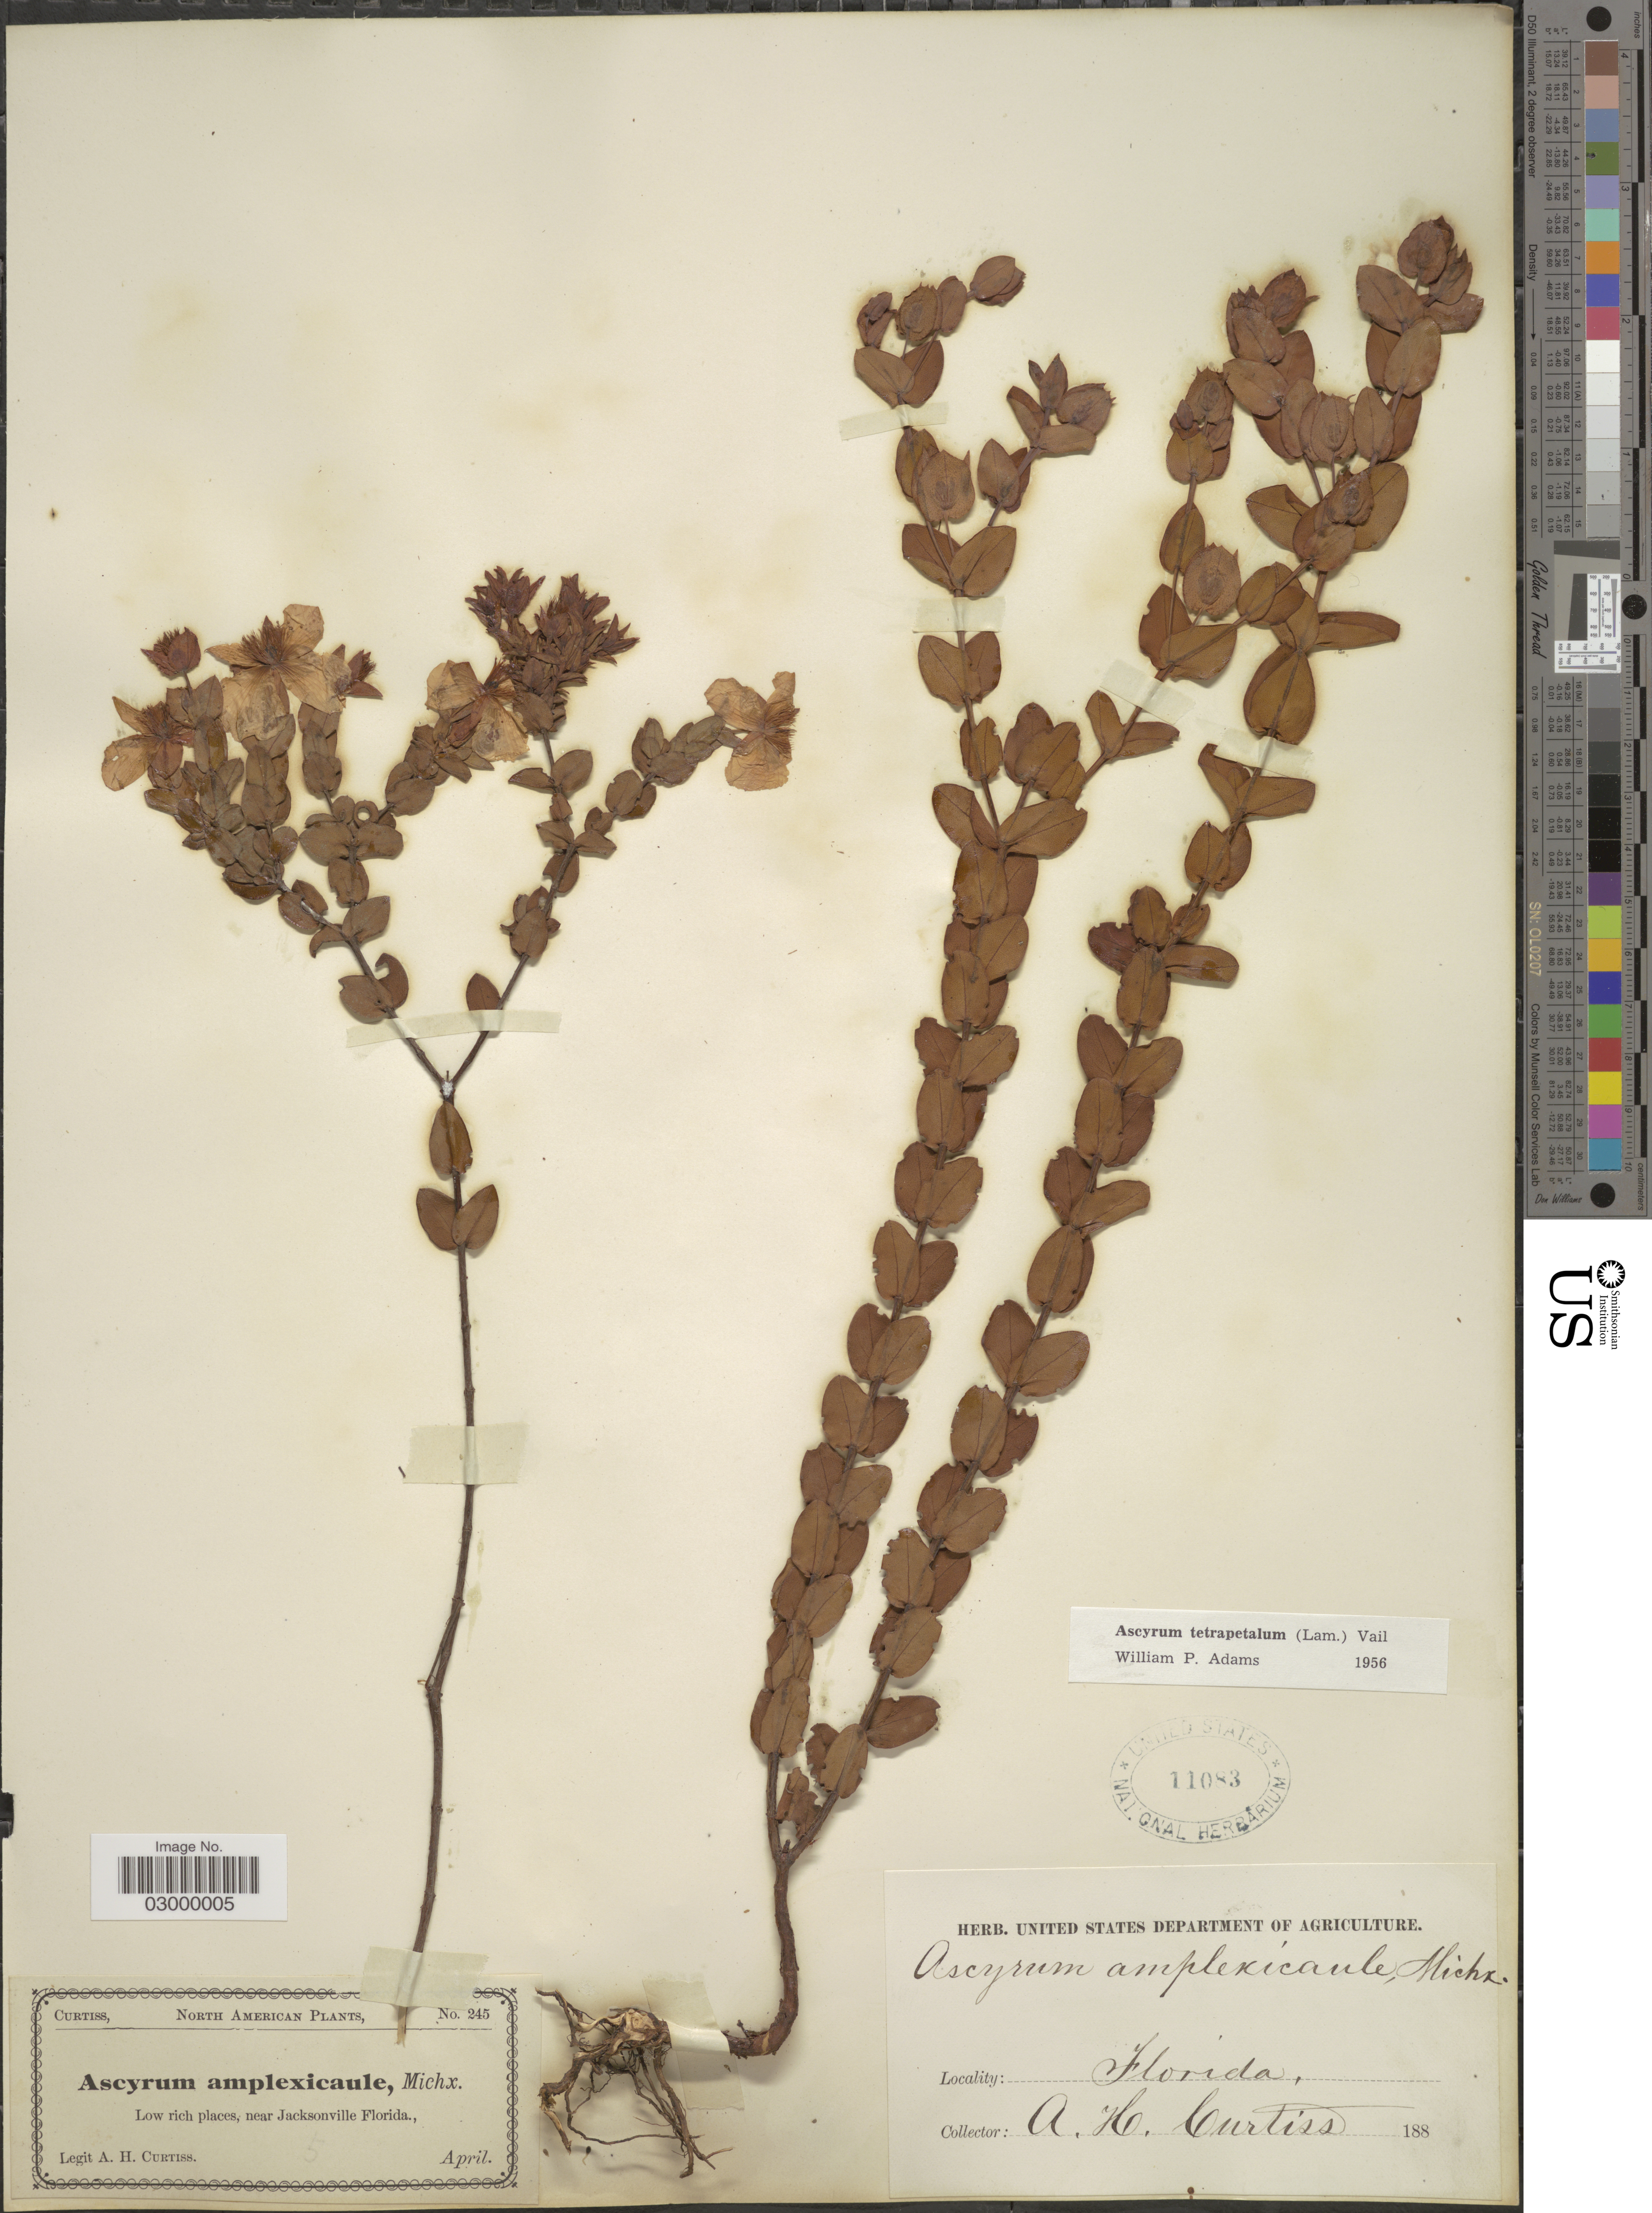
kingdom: Plantae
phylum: Tracheophyta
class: Magnoliopsida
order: Malpighiales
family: Hypericaceae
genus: Hypericum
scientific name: Hypericum tetrapetalum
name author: Lam.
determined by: Strong, Mark T., (BOT), Smithsonian Institution - National Museum of Natural History (UNITED STATES)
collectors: A. H. Curtiss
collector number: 245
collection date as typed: April 188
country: United States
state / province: Florida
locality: Low rich places, near Jacksonville.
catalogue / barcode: US 11083